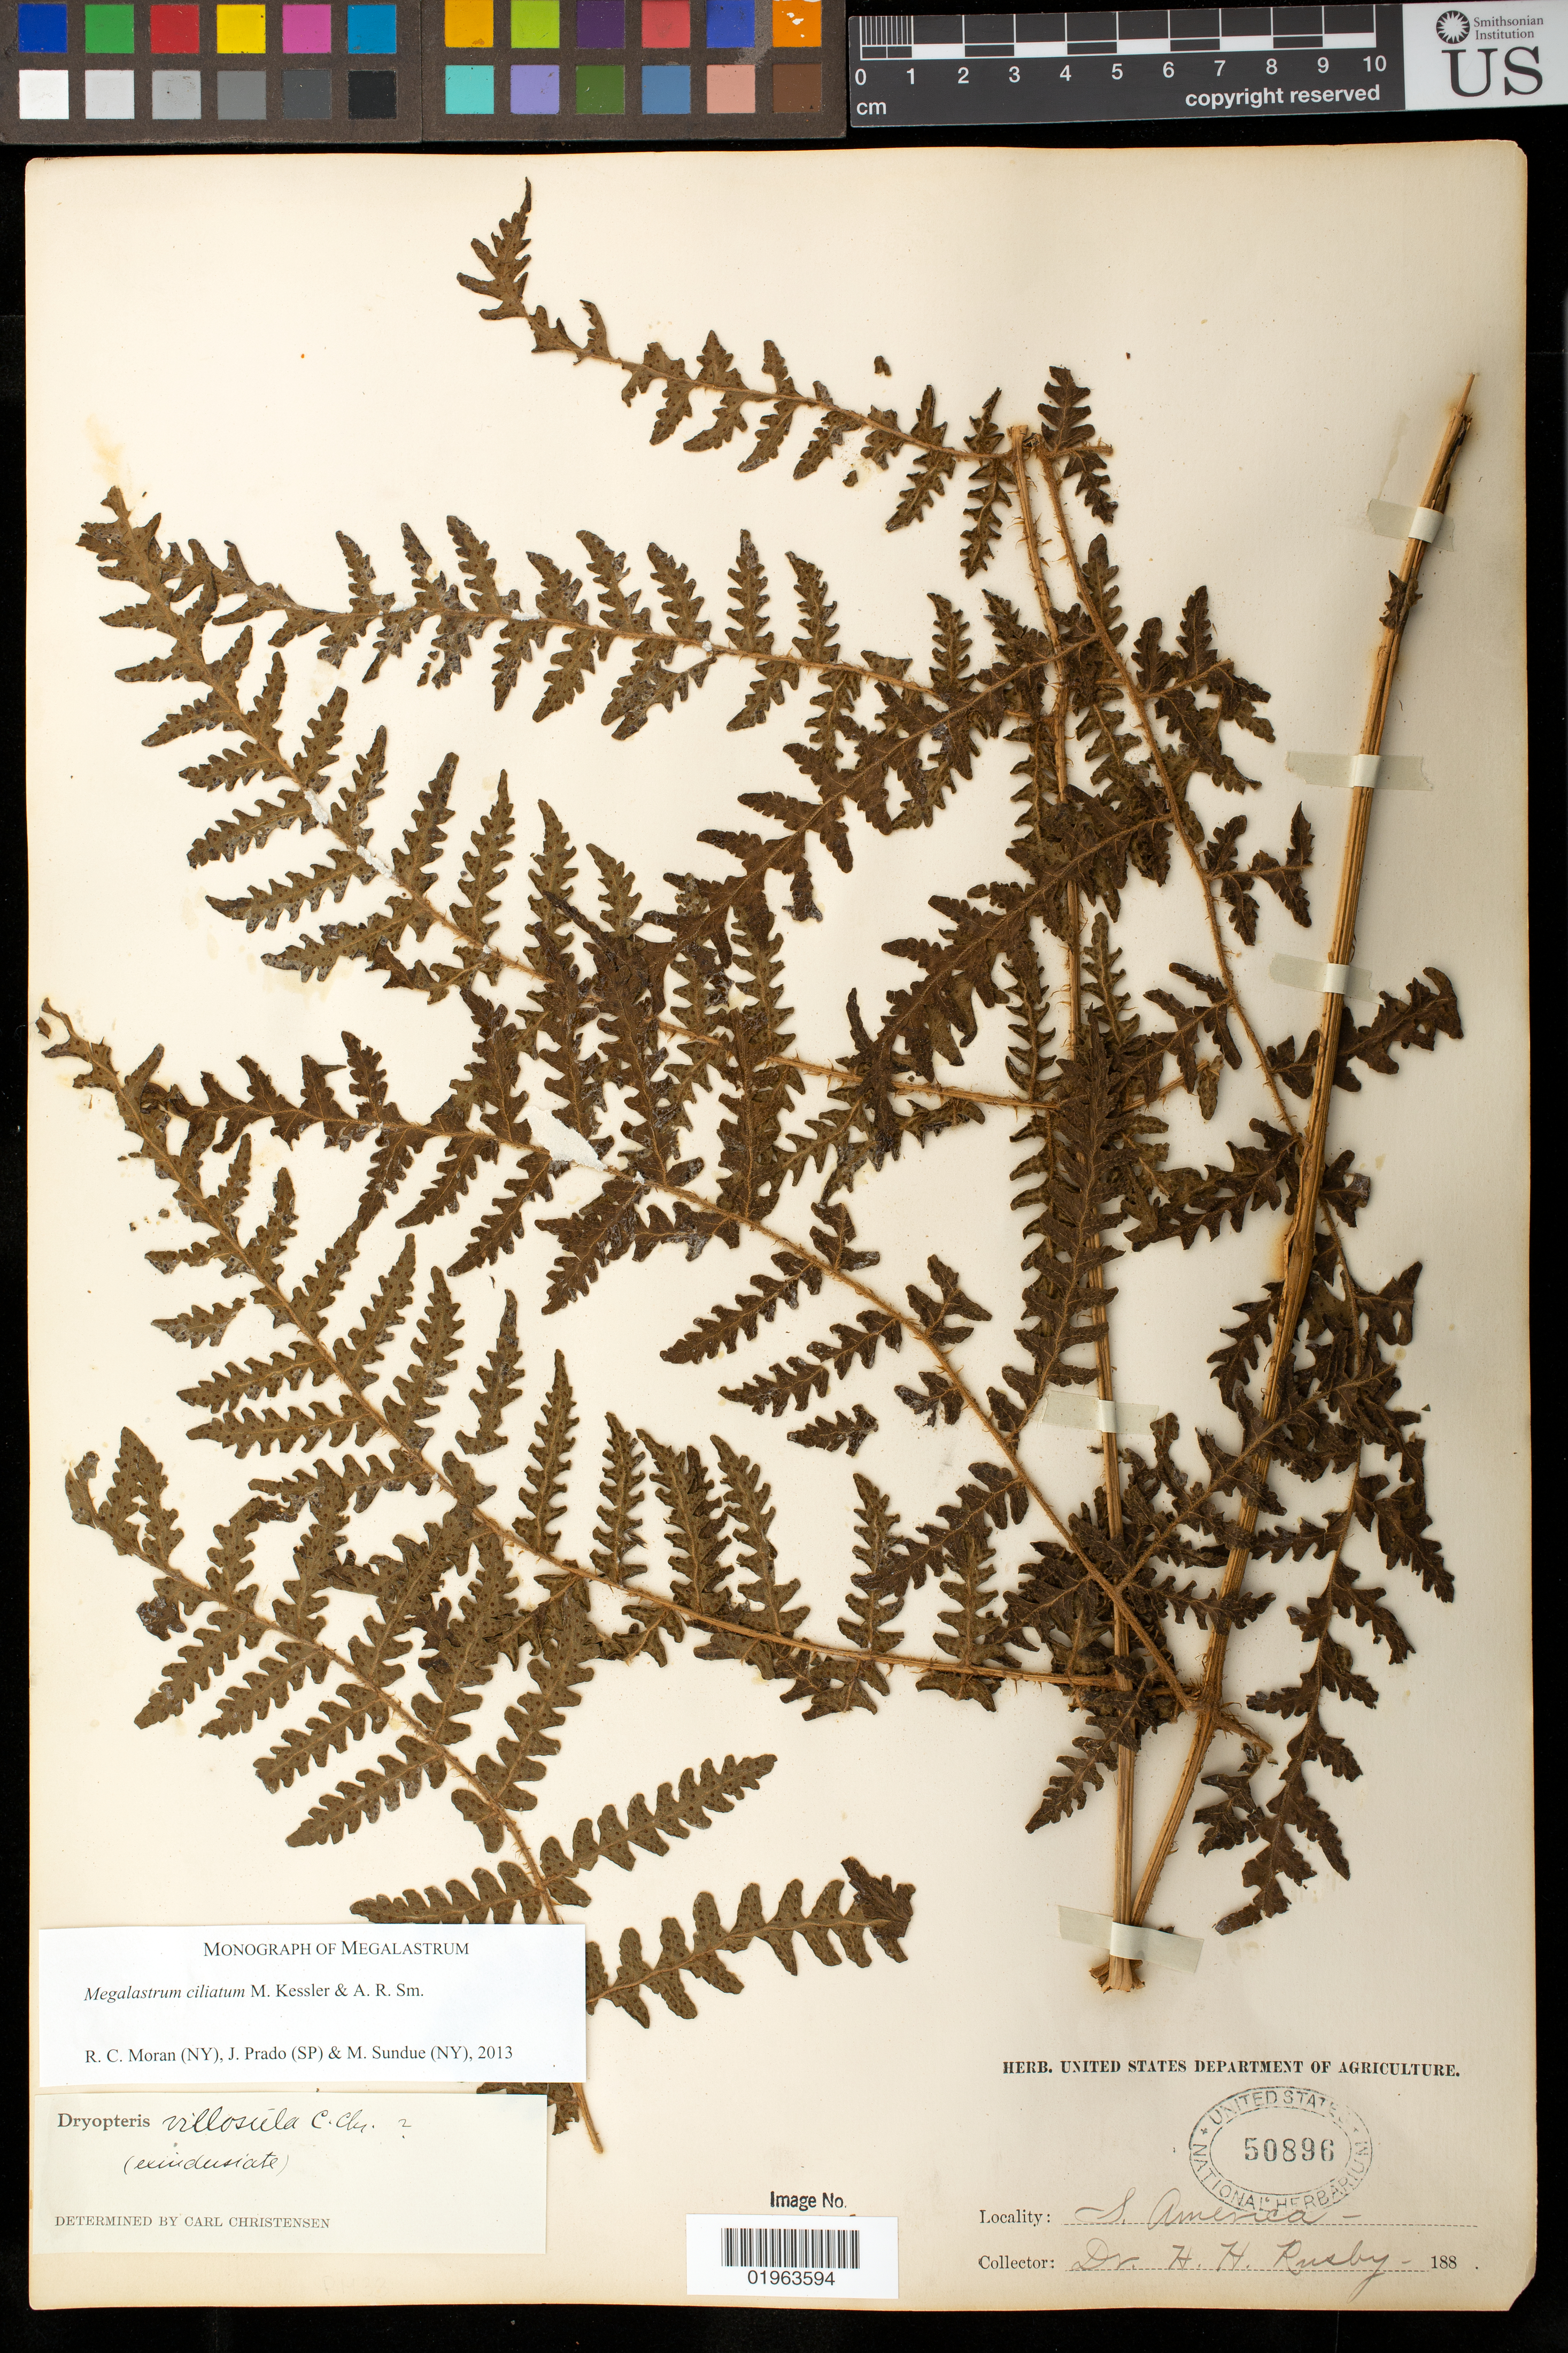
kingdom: Plantae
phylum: Tracheophyta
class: Polypodiopsida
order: Polypodiales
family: Dryopteridaceae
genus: Megalastrum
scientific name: Megalastrum ciliatum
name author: M. Kessler & A.R. Sm.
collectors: H. H. Rusby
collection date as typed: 188-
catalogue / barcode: US 50896